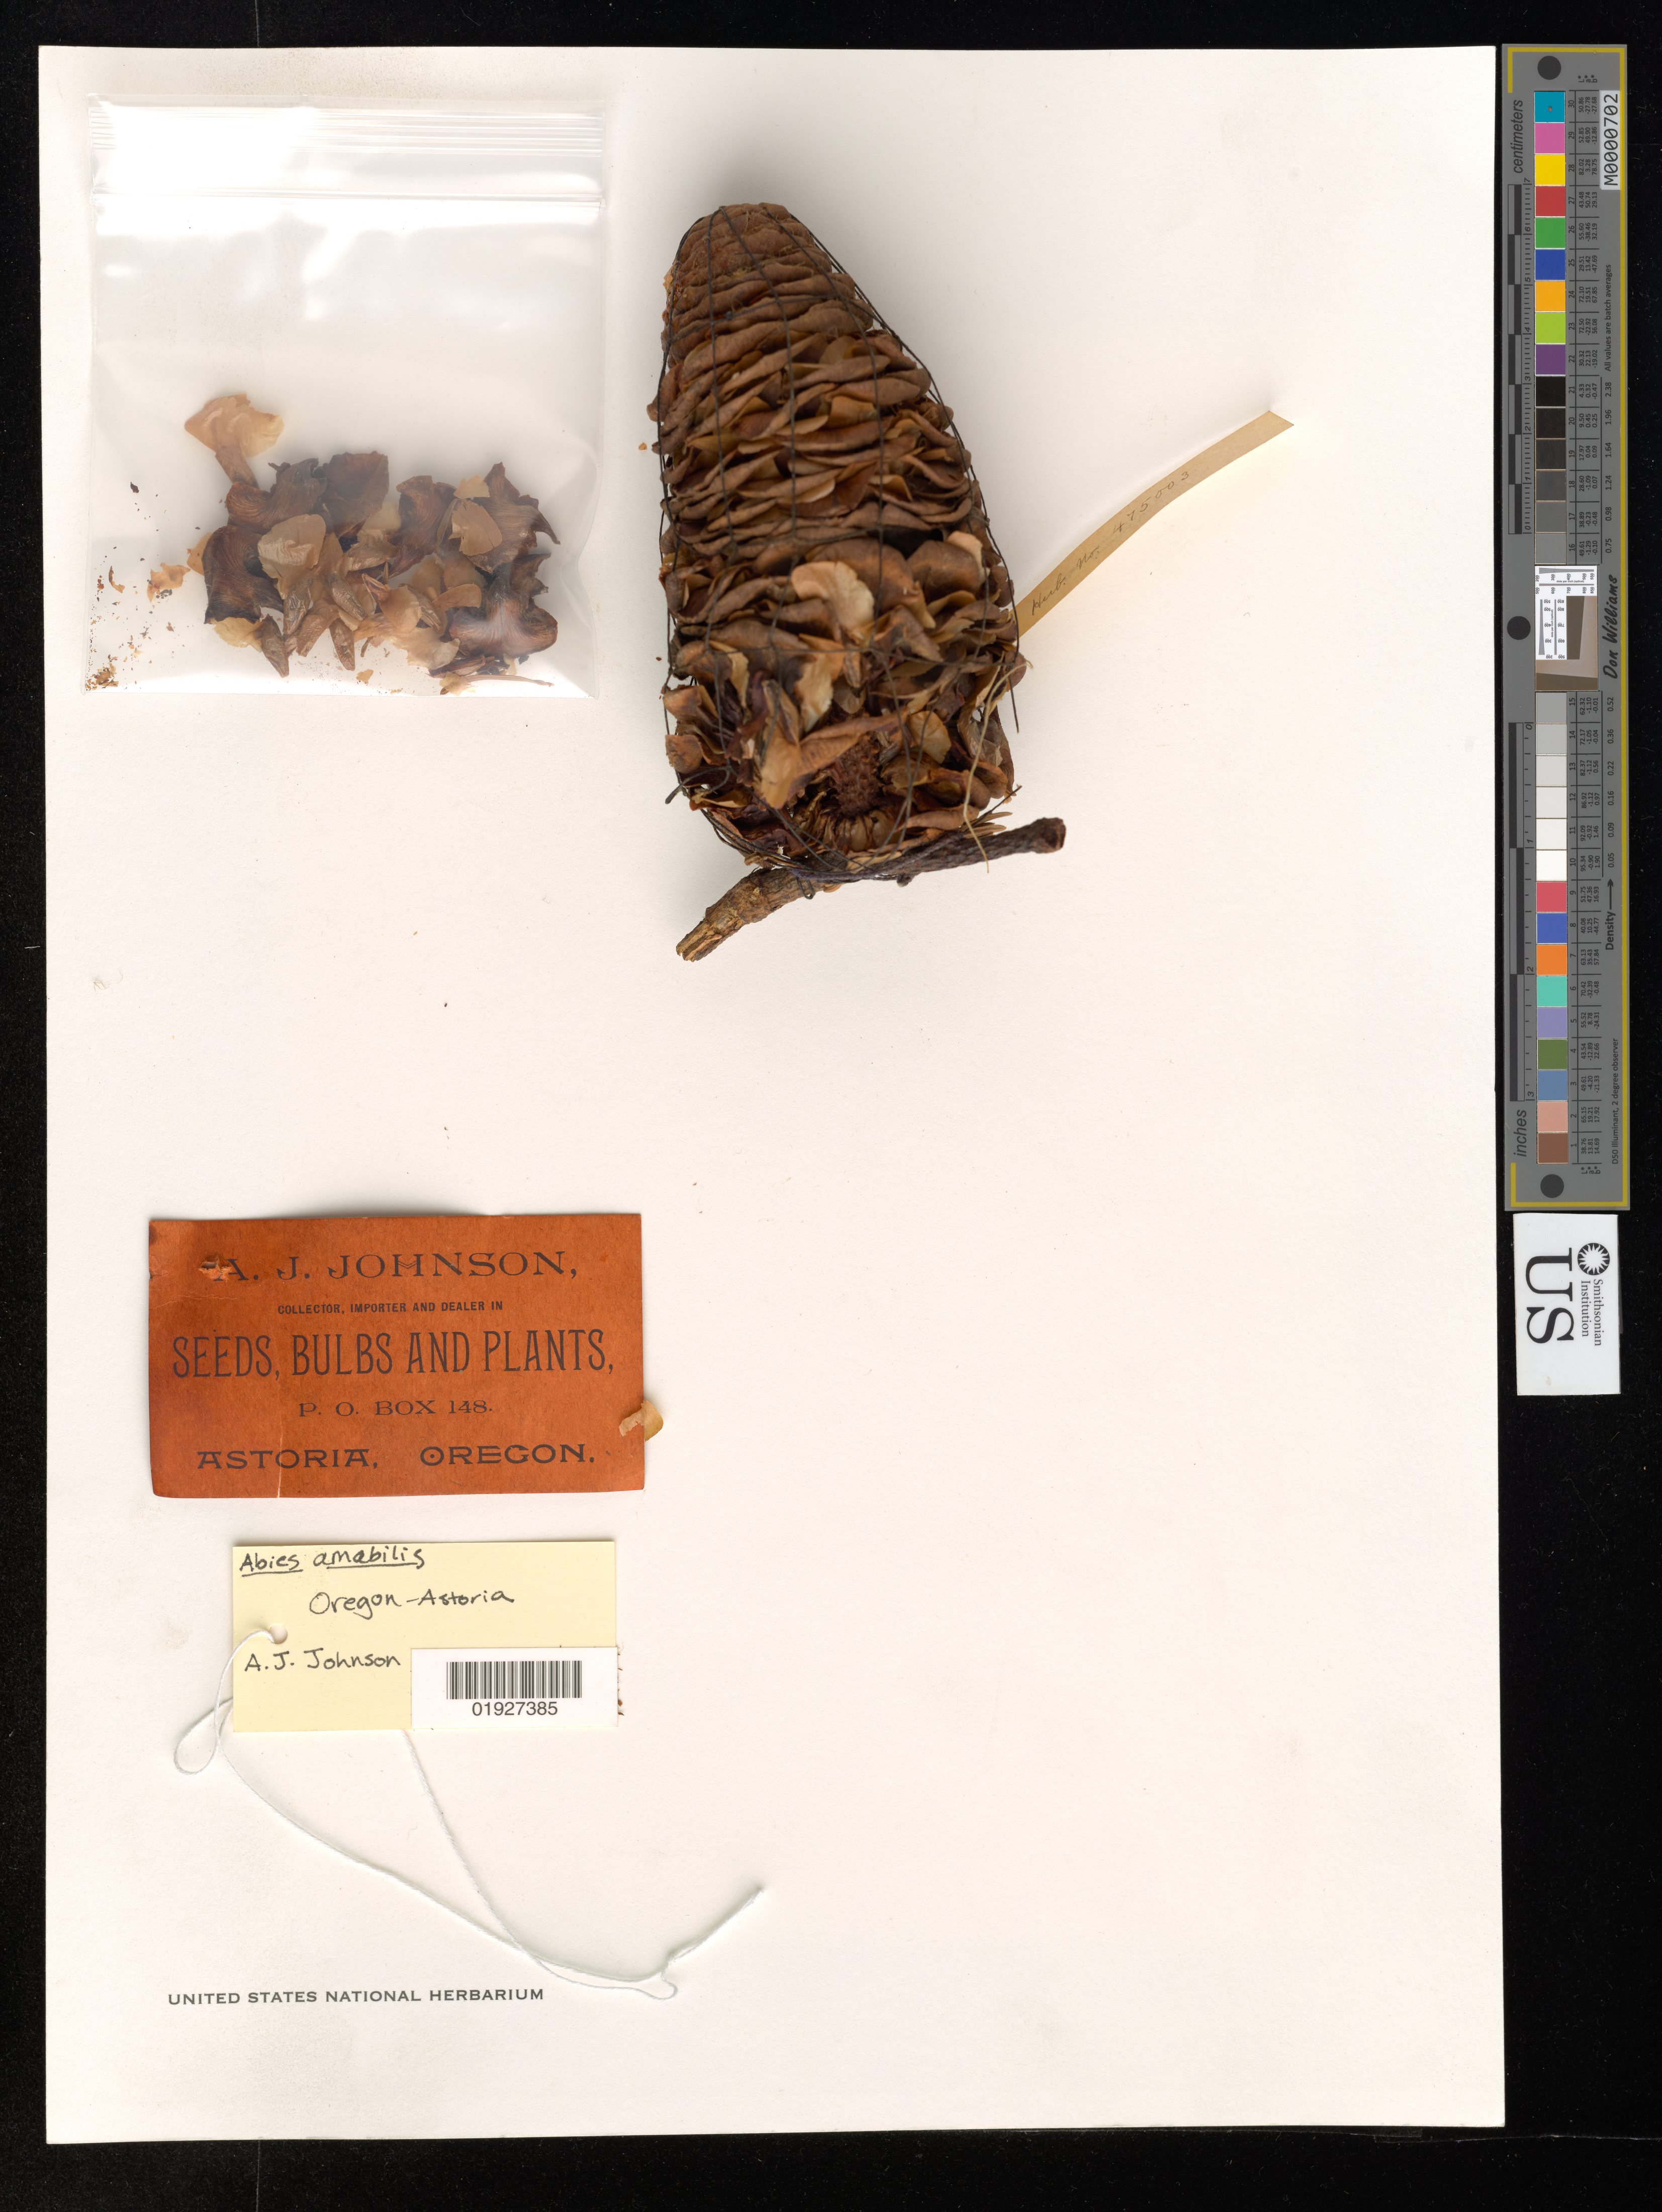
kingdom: Plantae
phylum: Tracheophyta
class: Pinopsida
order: Pinales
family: Pinaceae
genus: Abies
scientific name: Abies amabilis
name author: Douglas ex J. Forbes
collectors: A. Johnson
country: United States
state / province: Oregon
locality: Astoria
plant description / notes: Herb. no. 475003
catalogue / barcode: US 475003